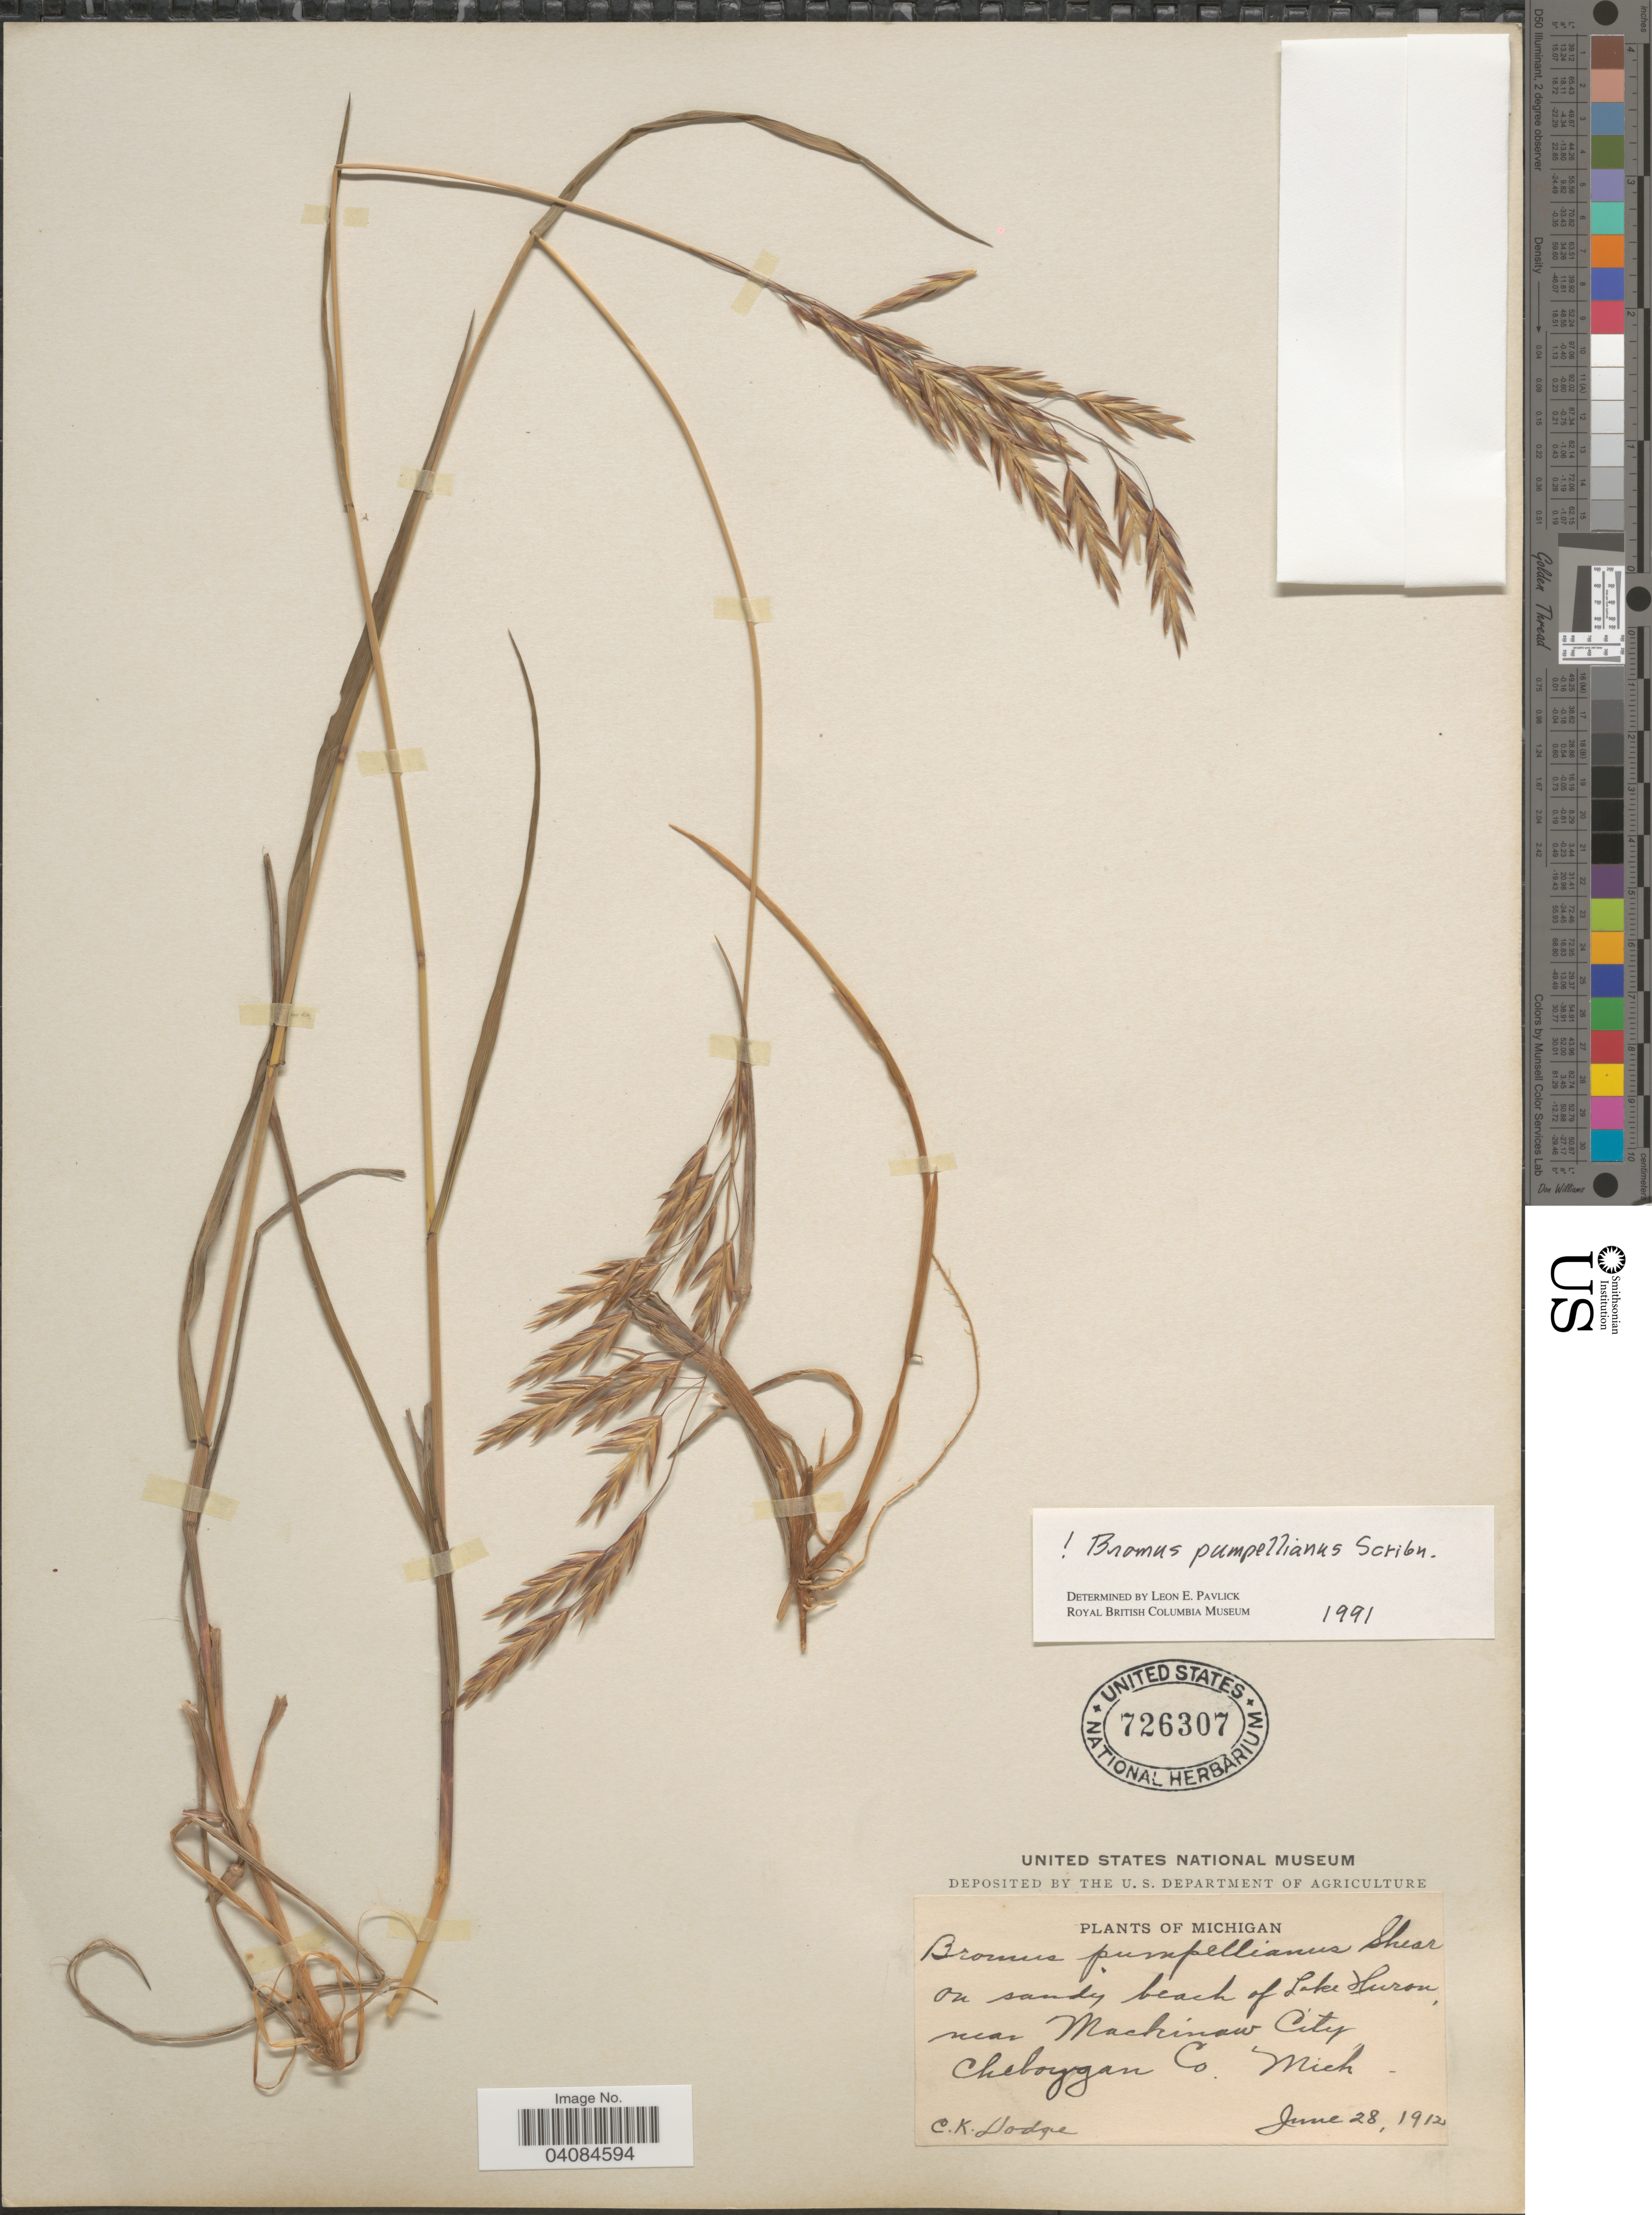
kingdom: Plantae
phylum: Tracheophyta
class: Liliopsida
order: Poales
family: Poaceae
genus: Bromus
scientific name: Bromus pumpellianus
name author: Scribn.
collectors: C. Dodge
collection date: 1912-06-28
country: United States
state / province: Michigan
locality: On sandy beach of Lake Huron, near Mackinaw City, Cheboygan Co.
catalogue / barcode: US 726307